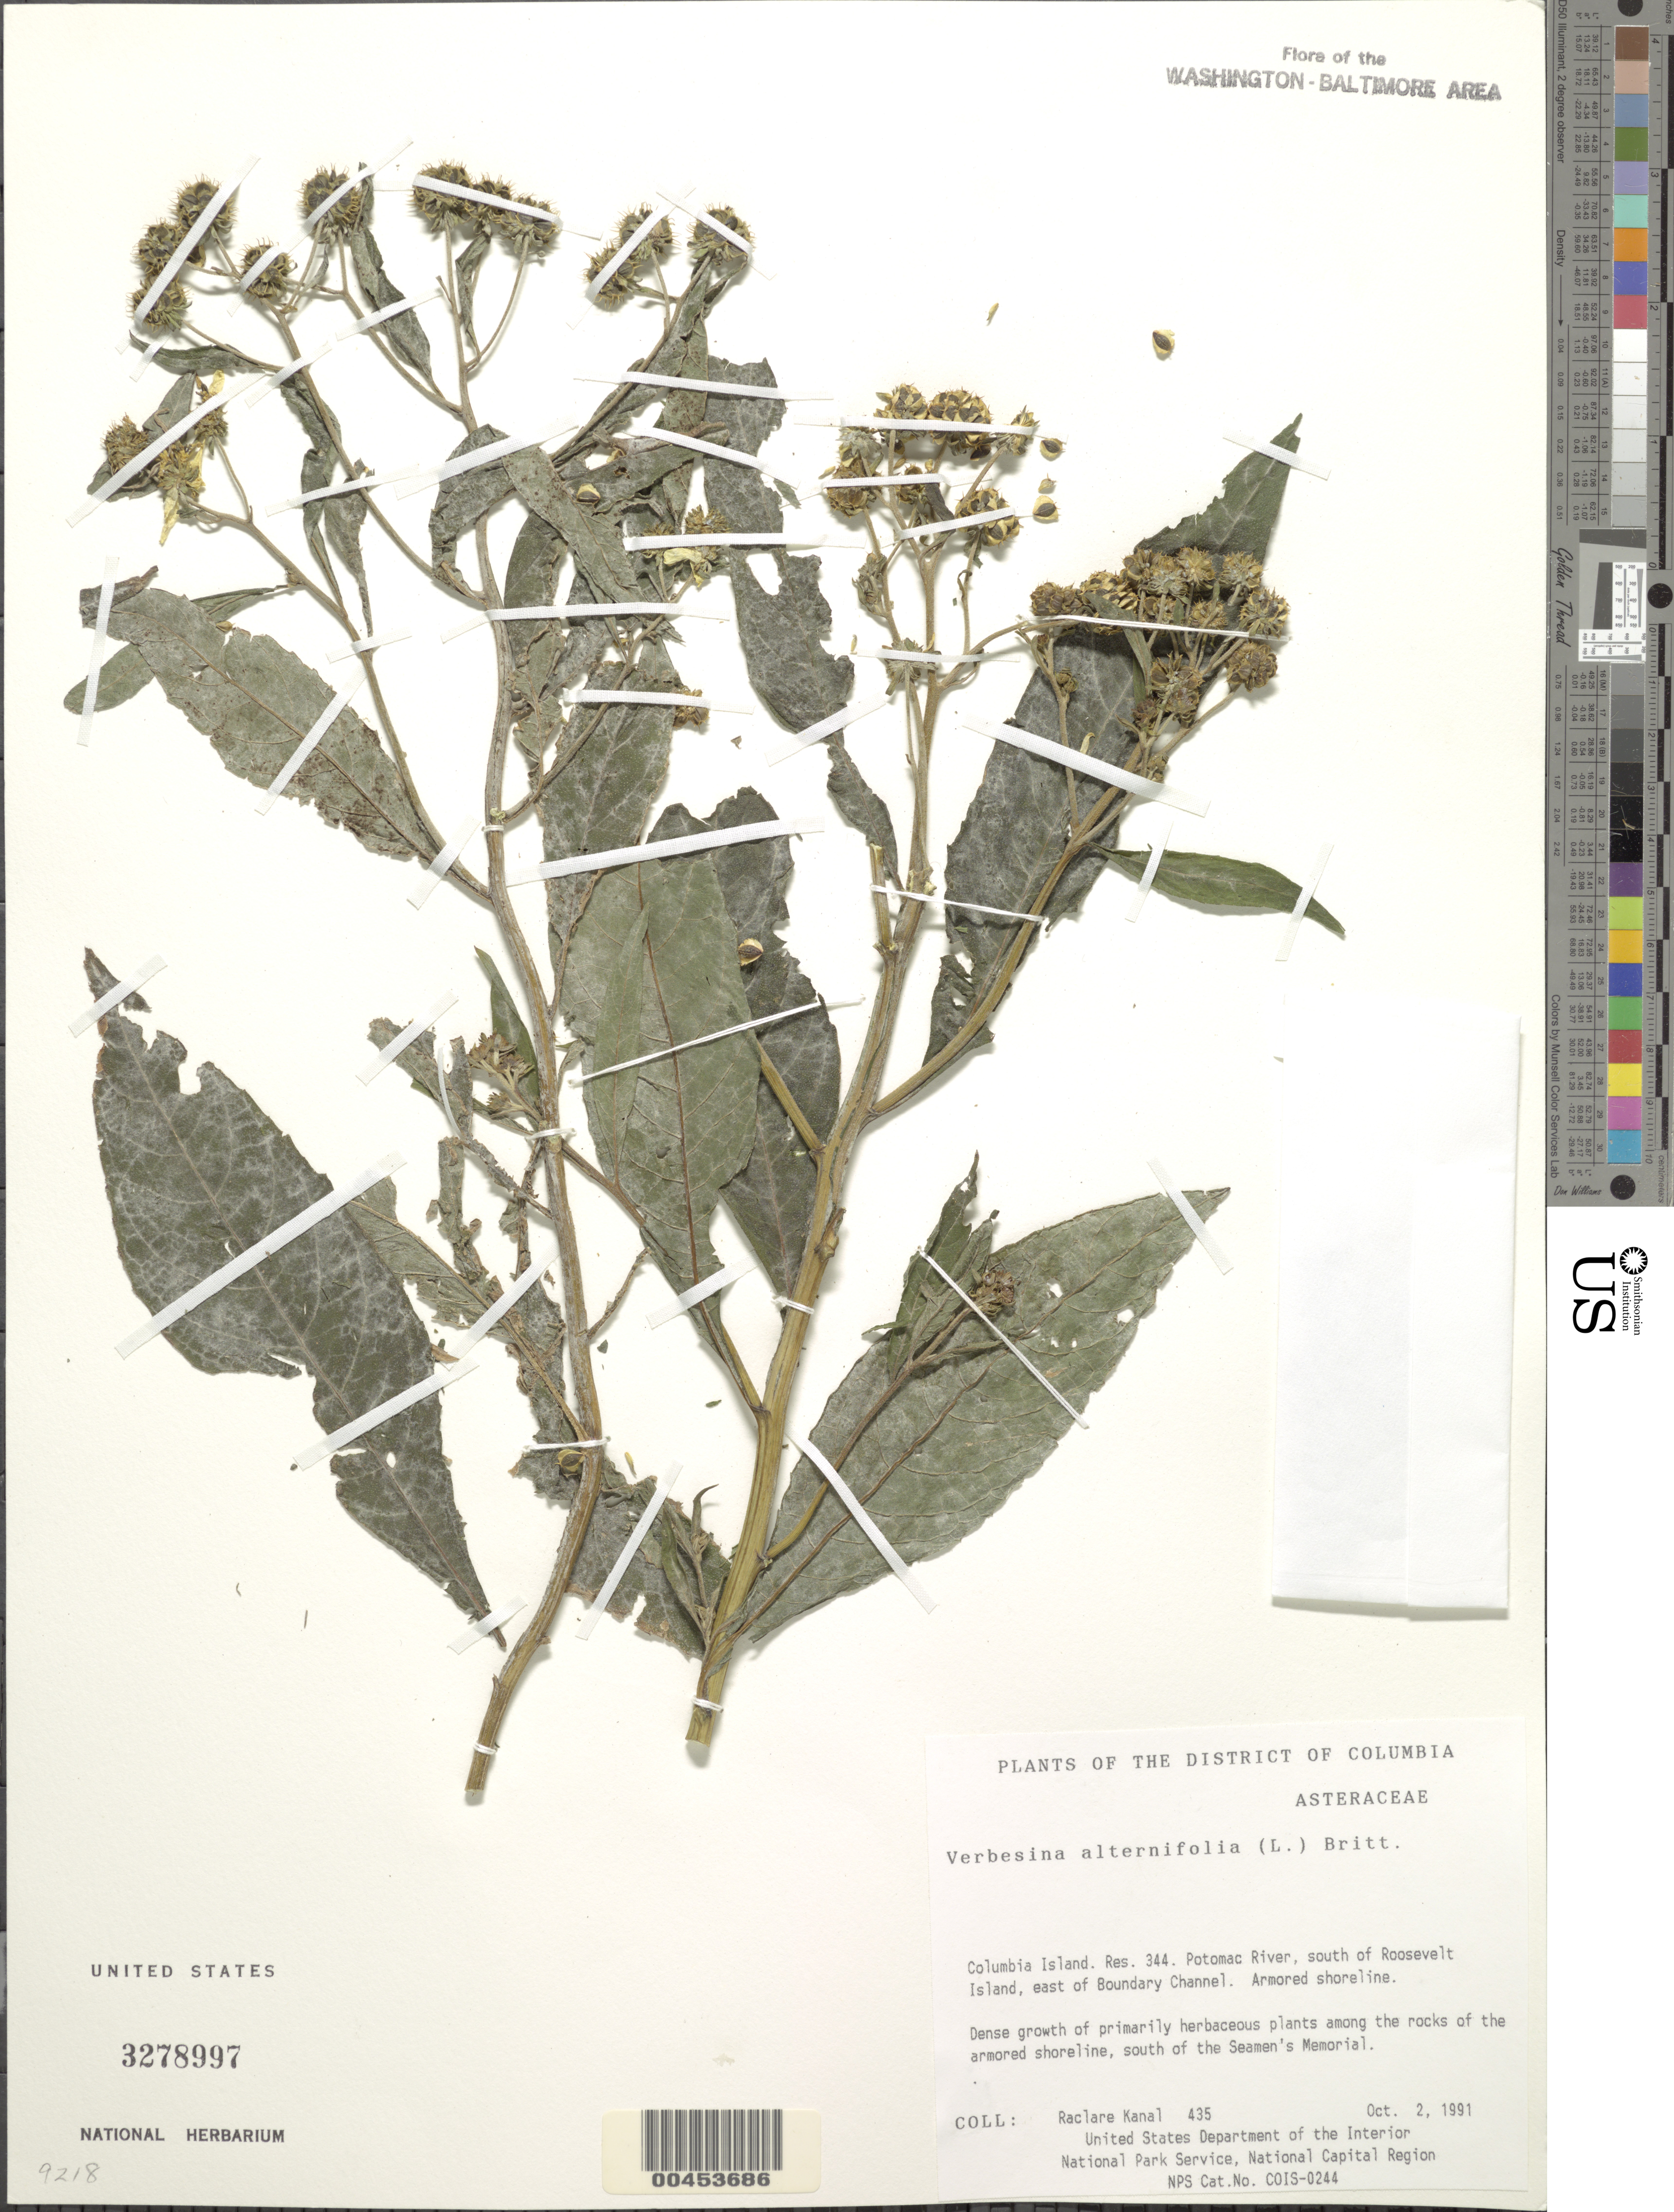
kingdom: Plantae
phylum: Tracheophyta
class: Magnoliopsida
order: Asterales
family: Asteraceae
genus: Verbesina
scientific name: Verbesina alternifolia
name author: (L.) Britton ex Kearney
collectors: R. Kanal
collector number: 435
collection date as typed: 02 Oct 1991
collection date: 1991-10-02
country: United States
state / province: District of Columbia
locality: Columbia Island, Res 344, Potomac River, S of Roosevelt Island, E of Boundary Channel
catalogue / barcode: US 3278997